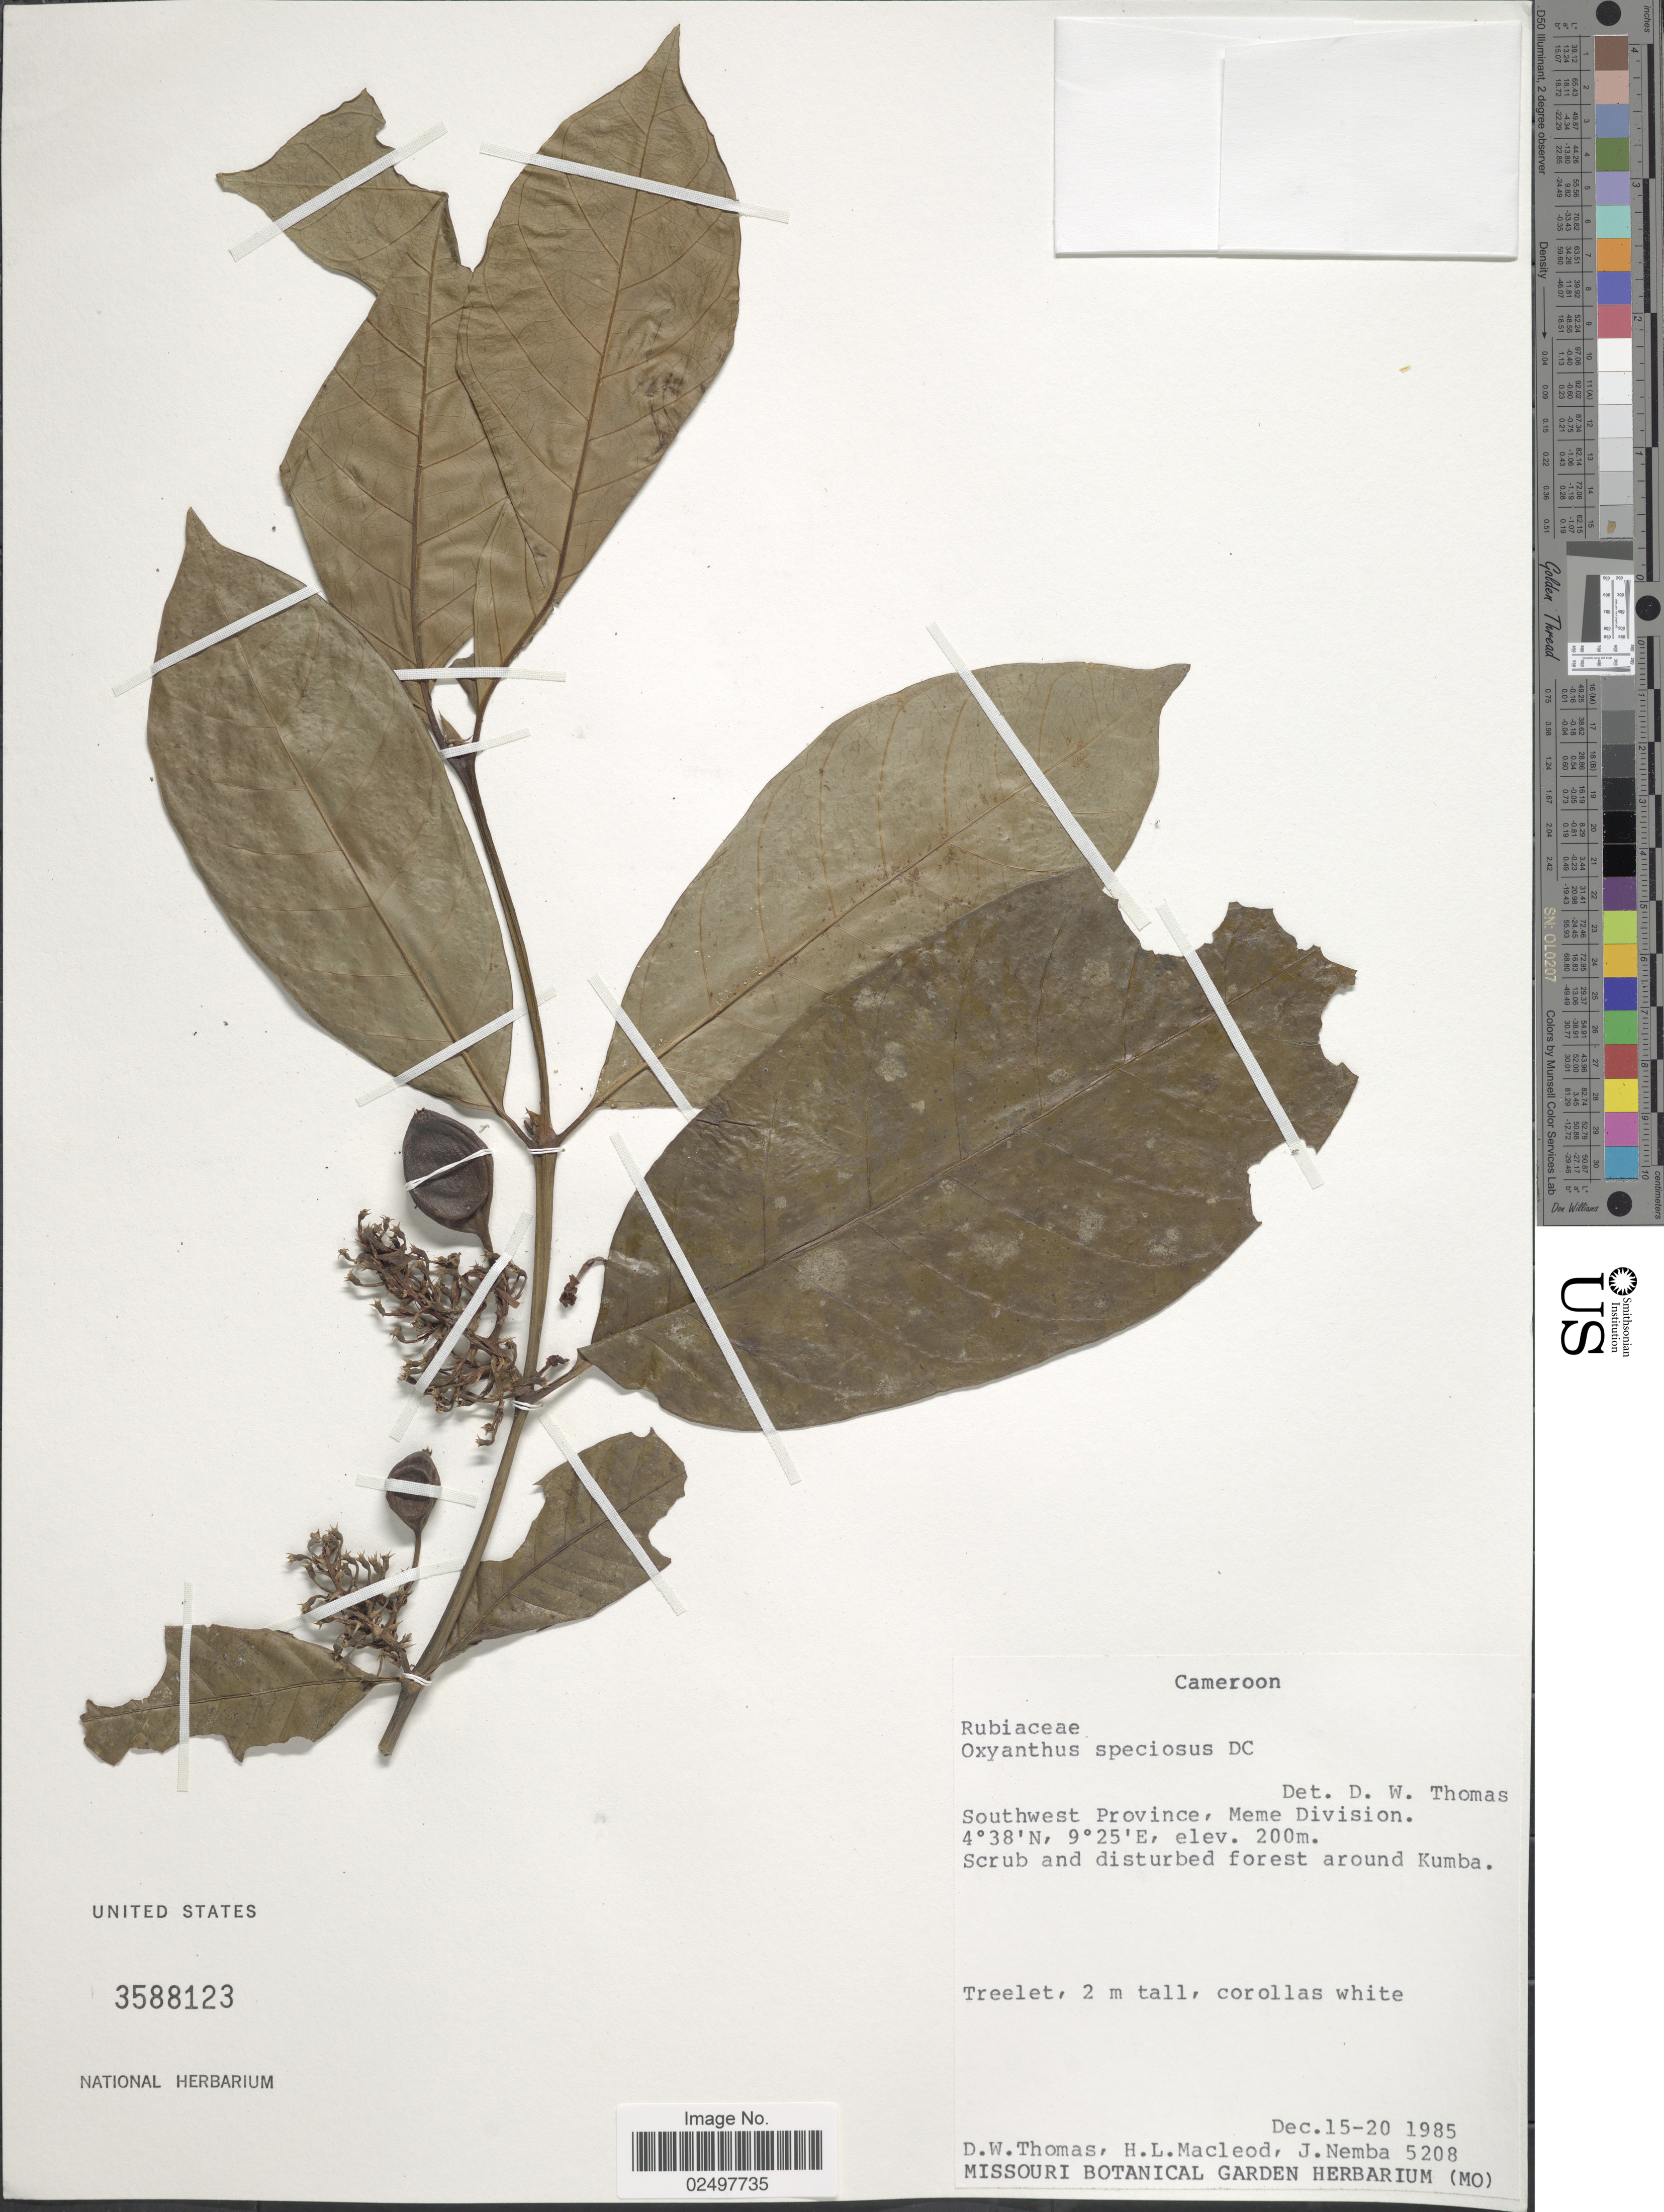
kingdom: Plantae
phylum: Tracheophyta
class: Magnoliopsida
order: Gentianales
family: Rubiaceae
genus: Oxyanthus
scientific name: Oxyanthus speciosus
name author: DC.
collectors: D. W. Thomas, H. Macleod & J. Nemba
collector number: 5208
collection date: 1985-12-15/1985-12-20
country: Cameroon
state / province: Sud-Ouest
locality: Southwest Province, Meme Division.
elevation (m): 200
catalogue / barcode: US 2588123